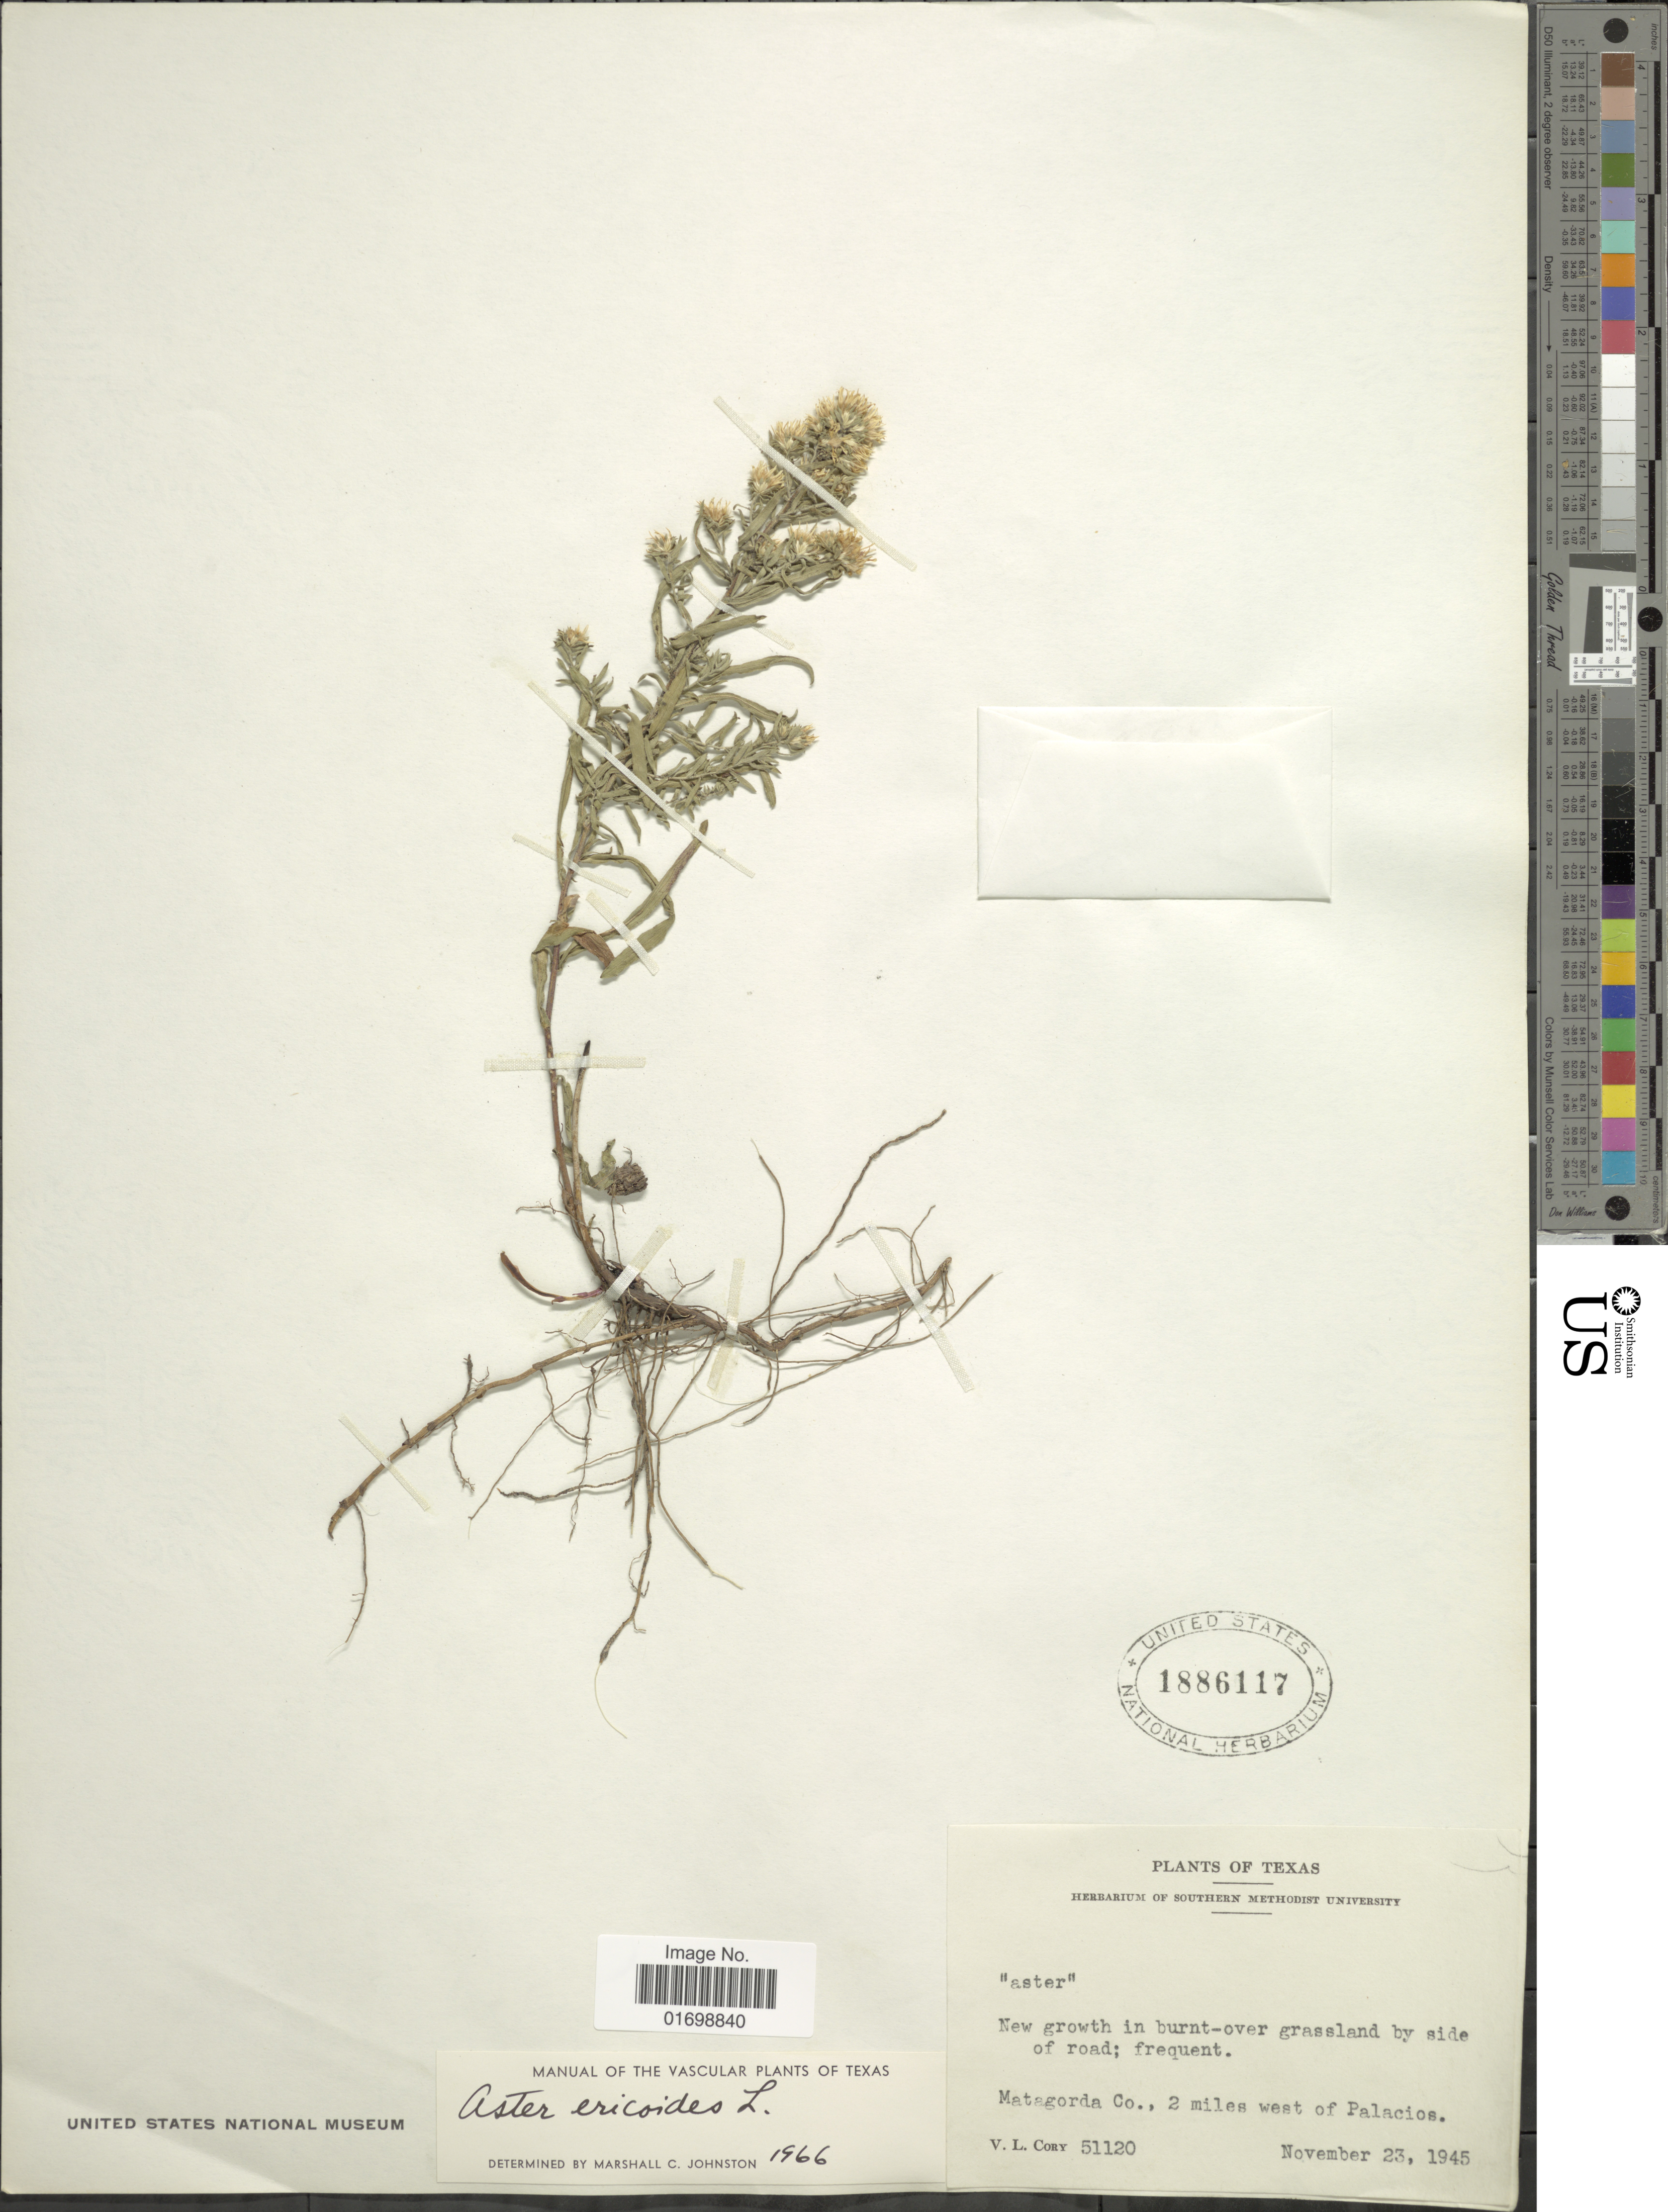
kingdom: Plantae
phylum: Tracheophyta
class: Magnoliopsida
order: Asterales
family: Asteraceae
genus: Symphyotrichum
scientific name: Symphyotrichum ericoides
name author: (L.) G.L. Nesom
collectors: V. Cory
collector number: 51120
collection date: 1945-11-23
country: United States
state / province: Texas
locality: Matagorda Co., 2 miles west of Palacios.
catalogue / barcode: US 1886117